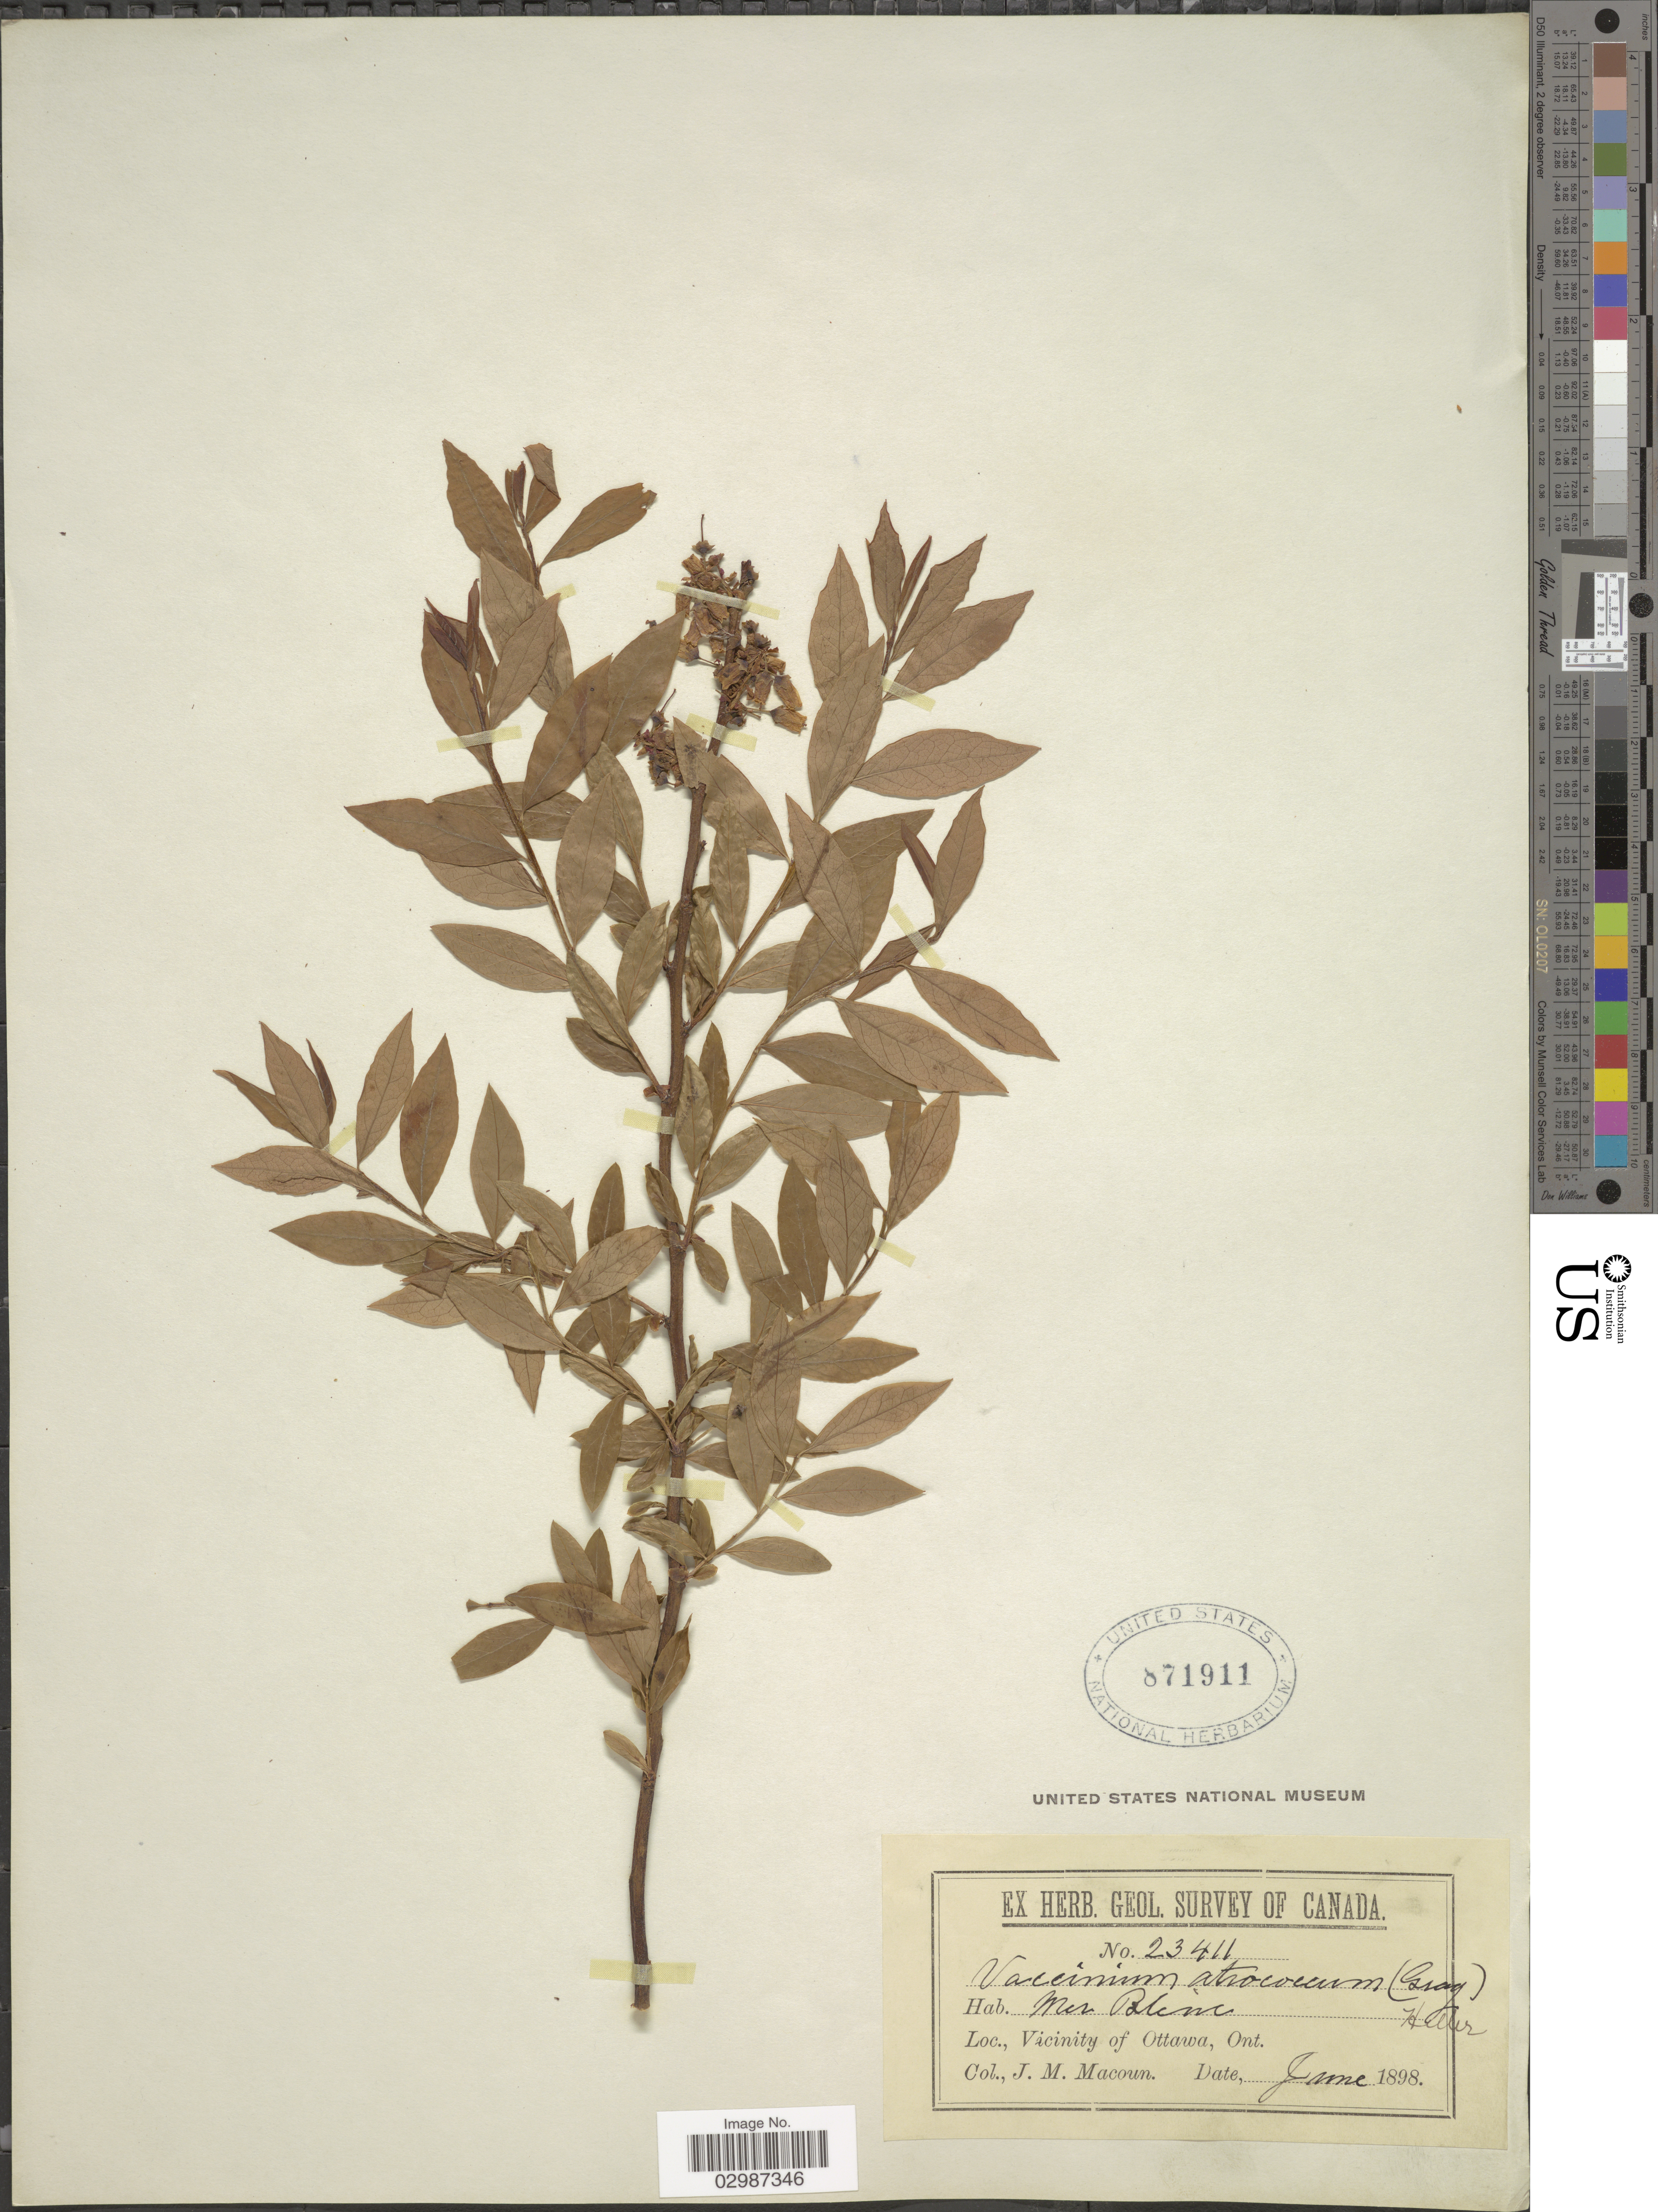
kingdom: Plantae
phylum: Tracheophyta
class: Magnoliopsida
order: Ericales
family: Ericaceae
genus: Vaccinium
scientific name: Vaccinium atrococcum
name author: (A. Gray) A. Heller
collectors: J. M. Macoun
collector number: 23411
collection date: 1898-06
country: Canada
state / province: Ontario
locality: Vicinity of Ottawa.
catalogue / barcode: US 871911